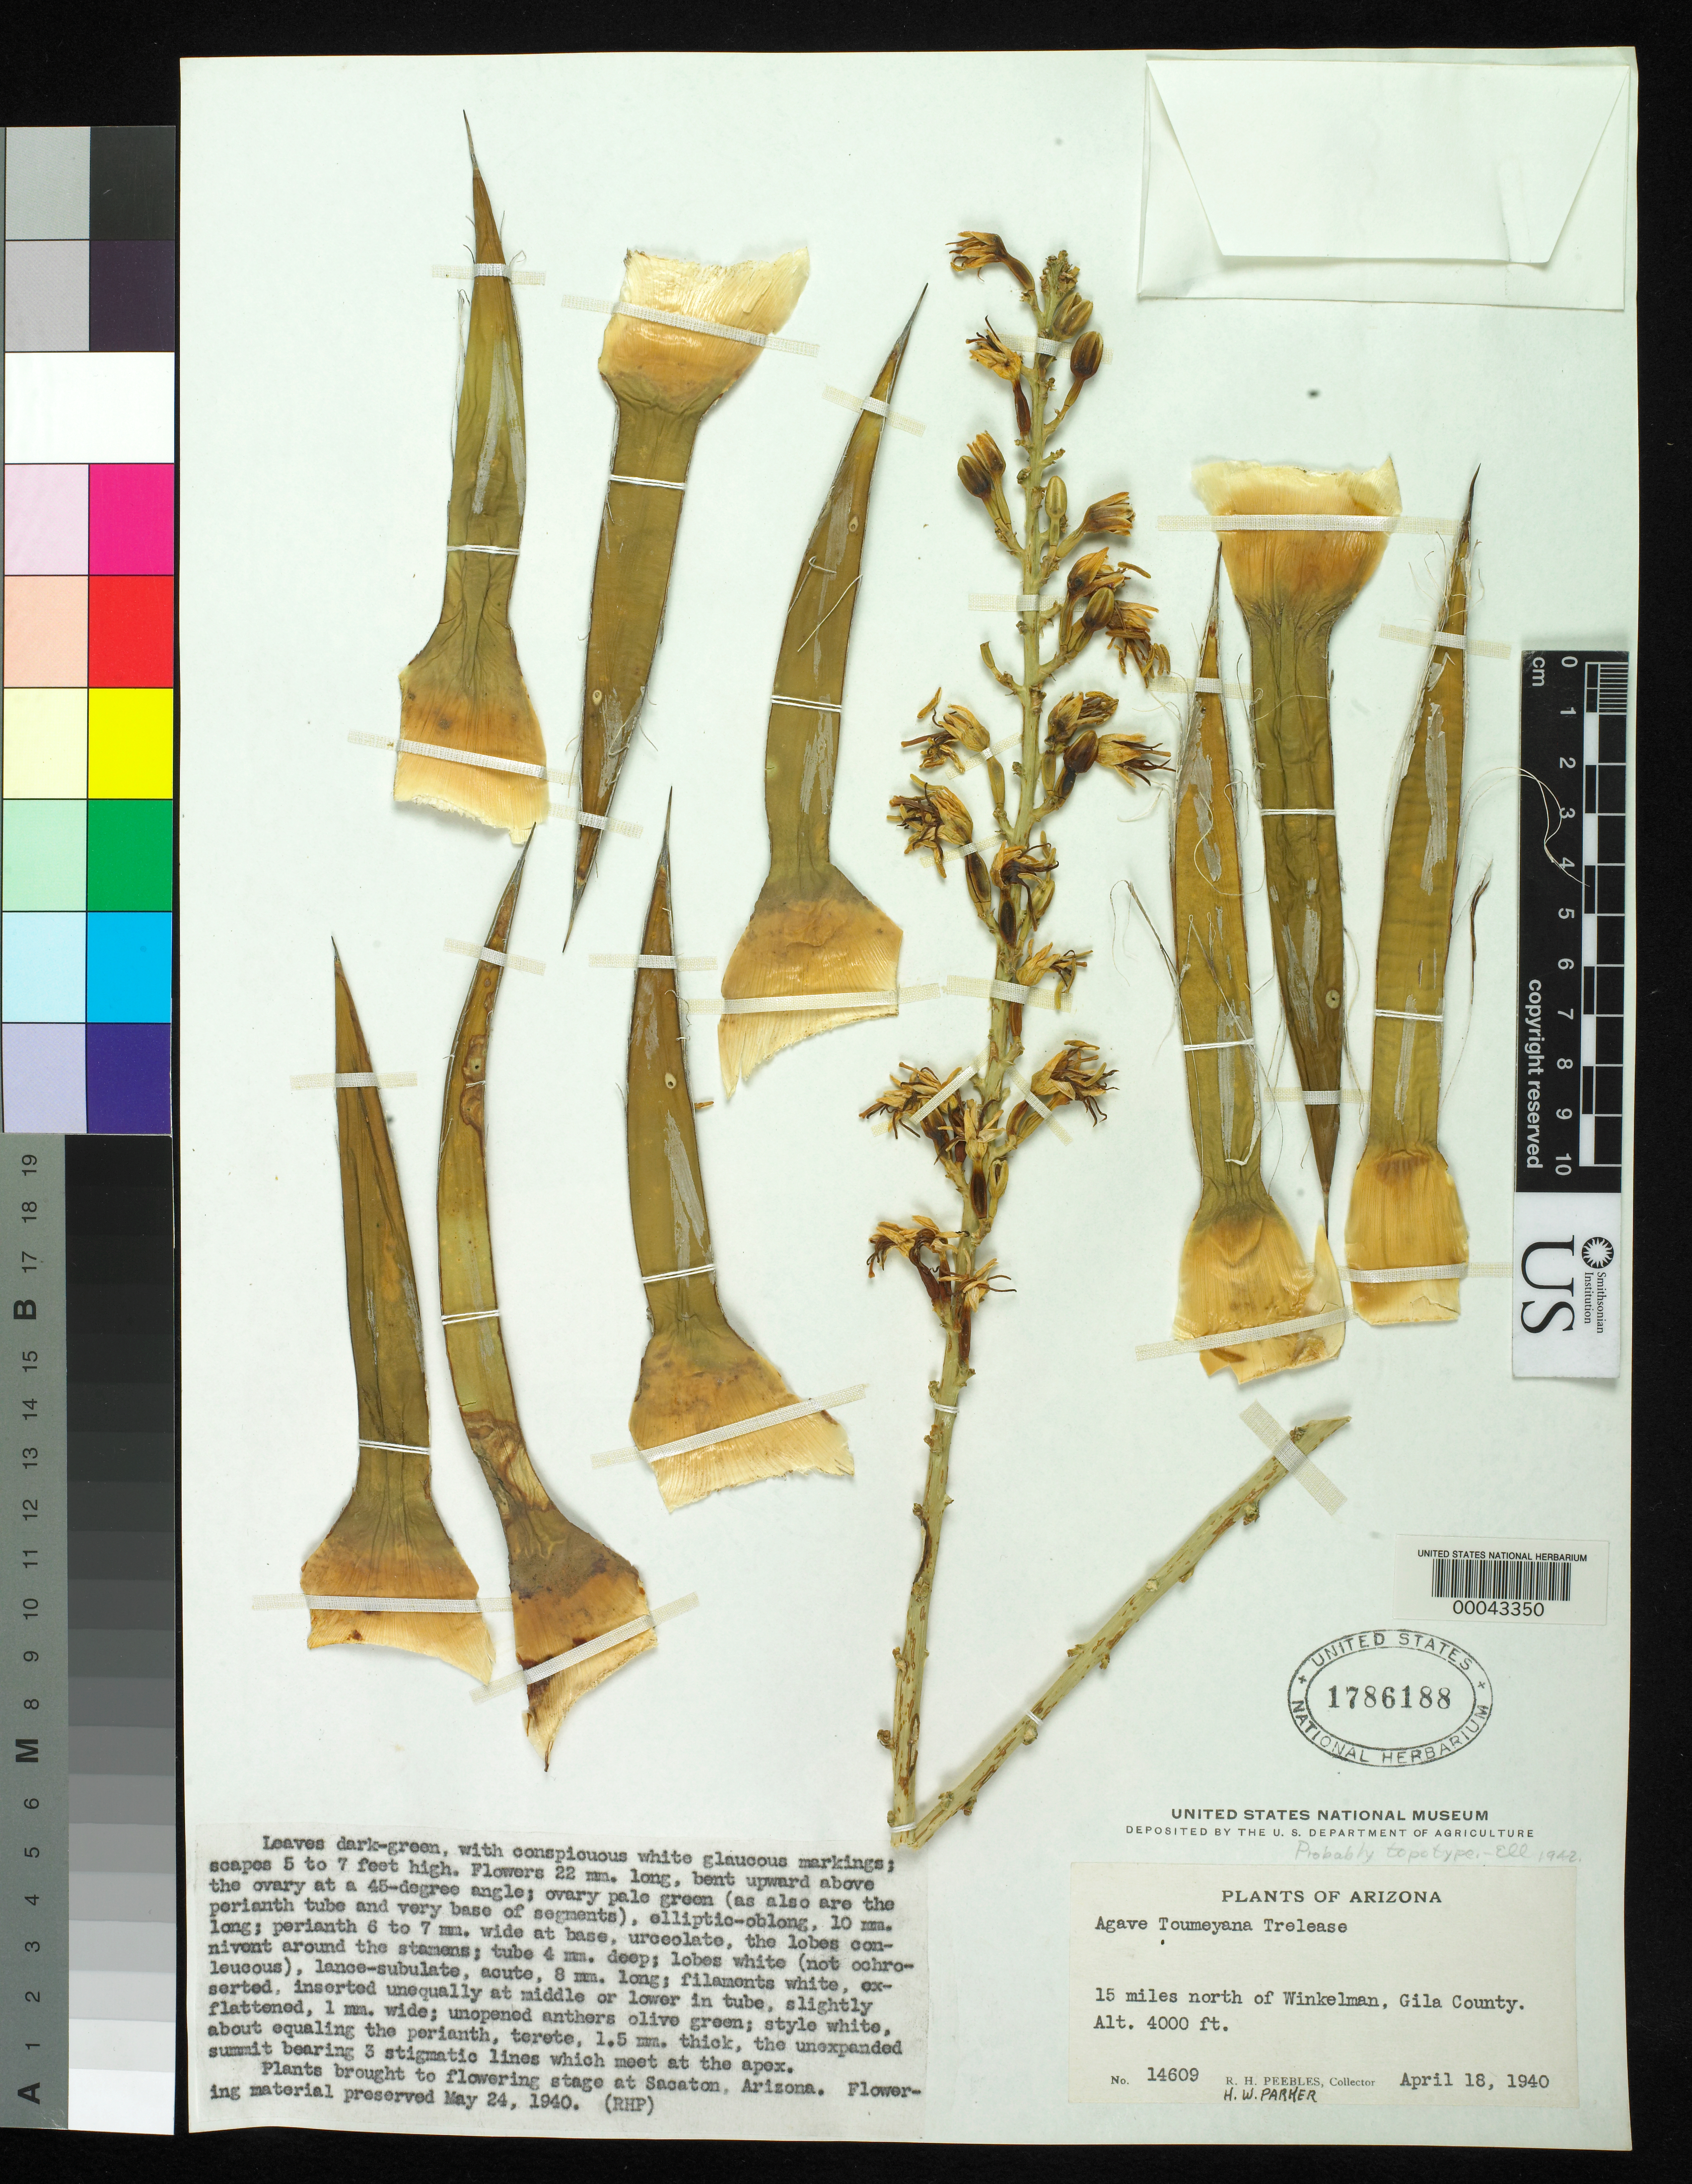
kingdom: Plantae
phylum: Tracheophyta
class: Liliopsida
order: Asparagales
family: Asparagaceae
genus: Agave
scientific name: Agave toumeyana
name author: Trel.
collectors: R. H. Peebles & H. W. Parker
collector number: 14609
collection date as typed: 18 Apr 1940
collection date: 1940-04-18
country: United States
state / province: Arizona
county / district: Gila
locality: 15 mi n of winkelman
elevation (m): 1219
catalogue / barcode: US 1786188